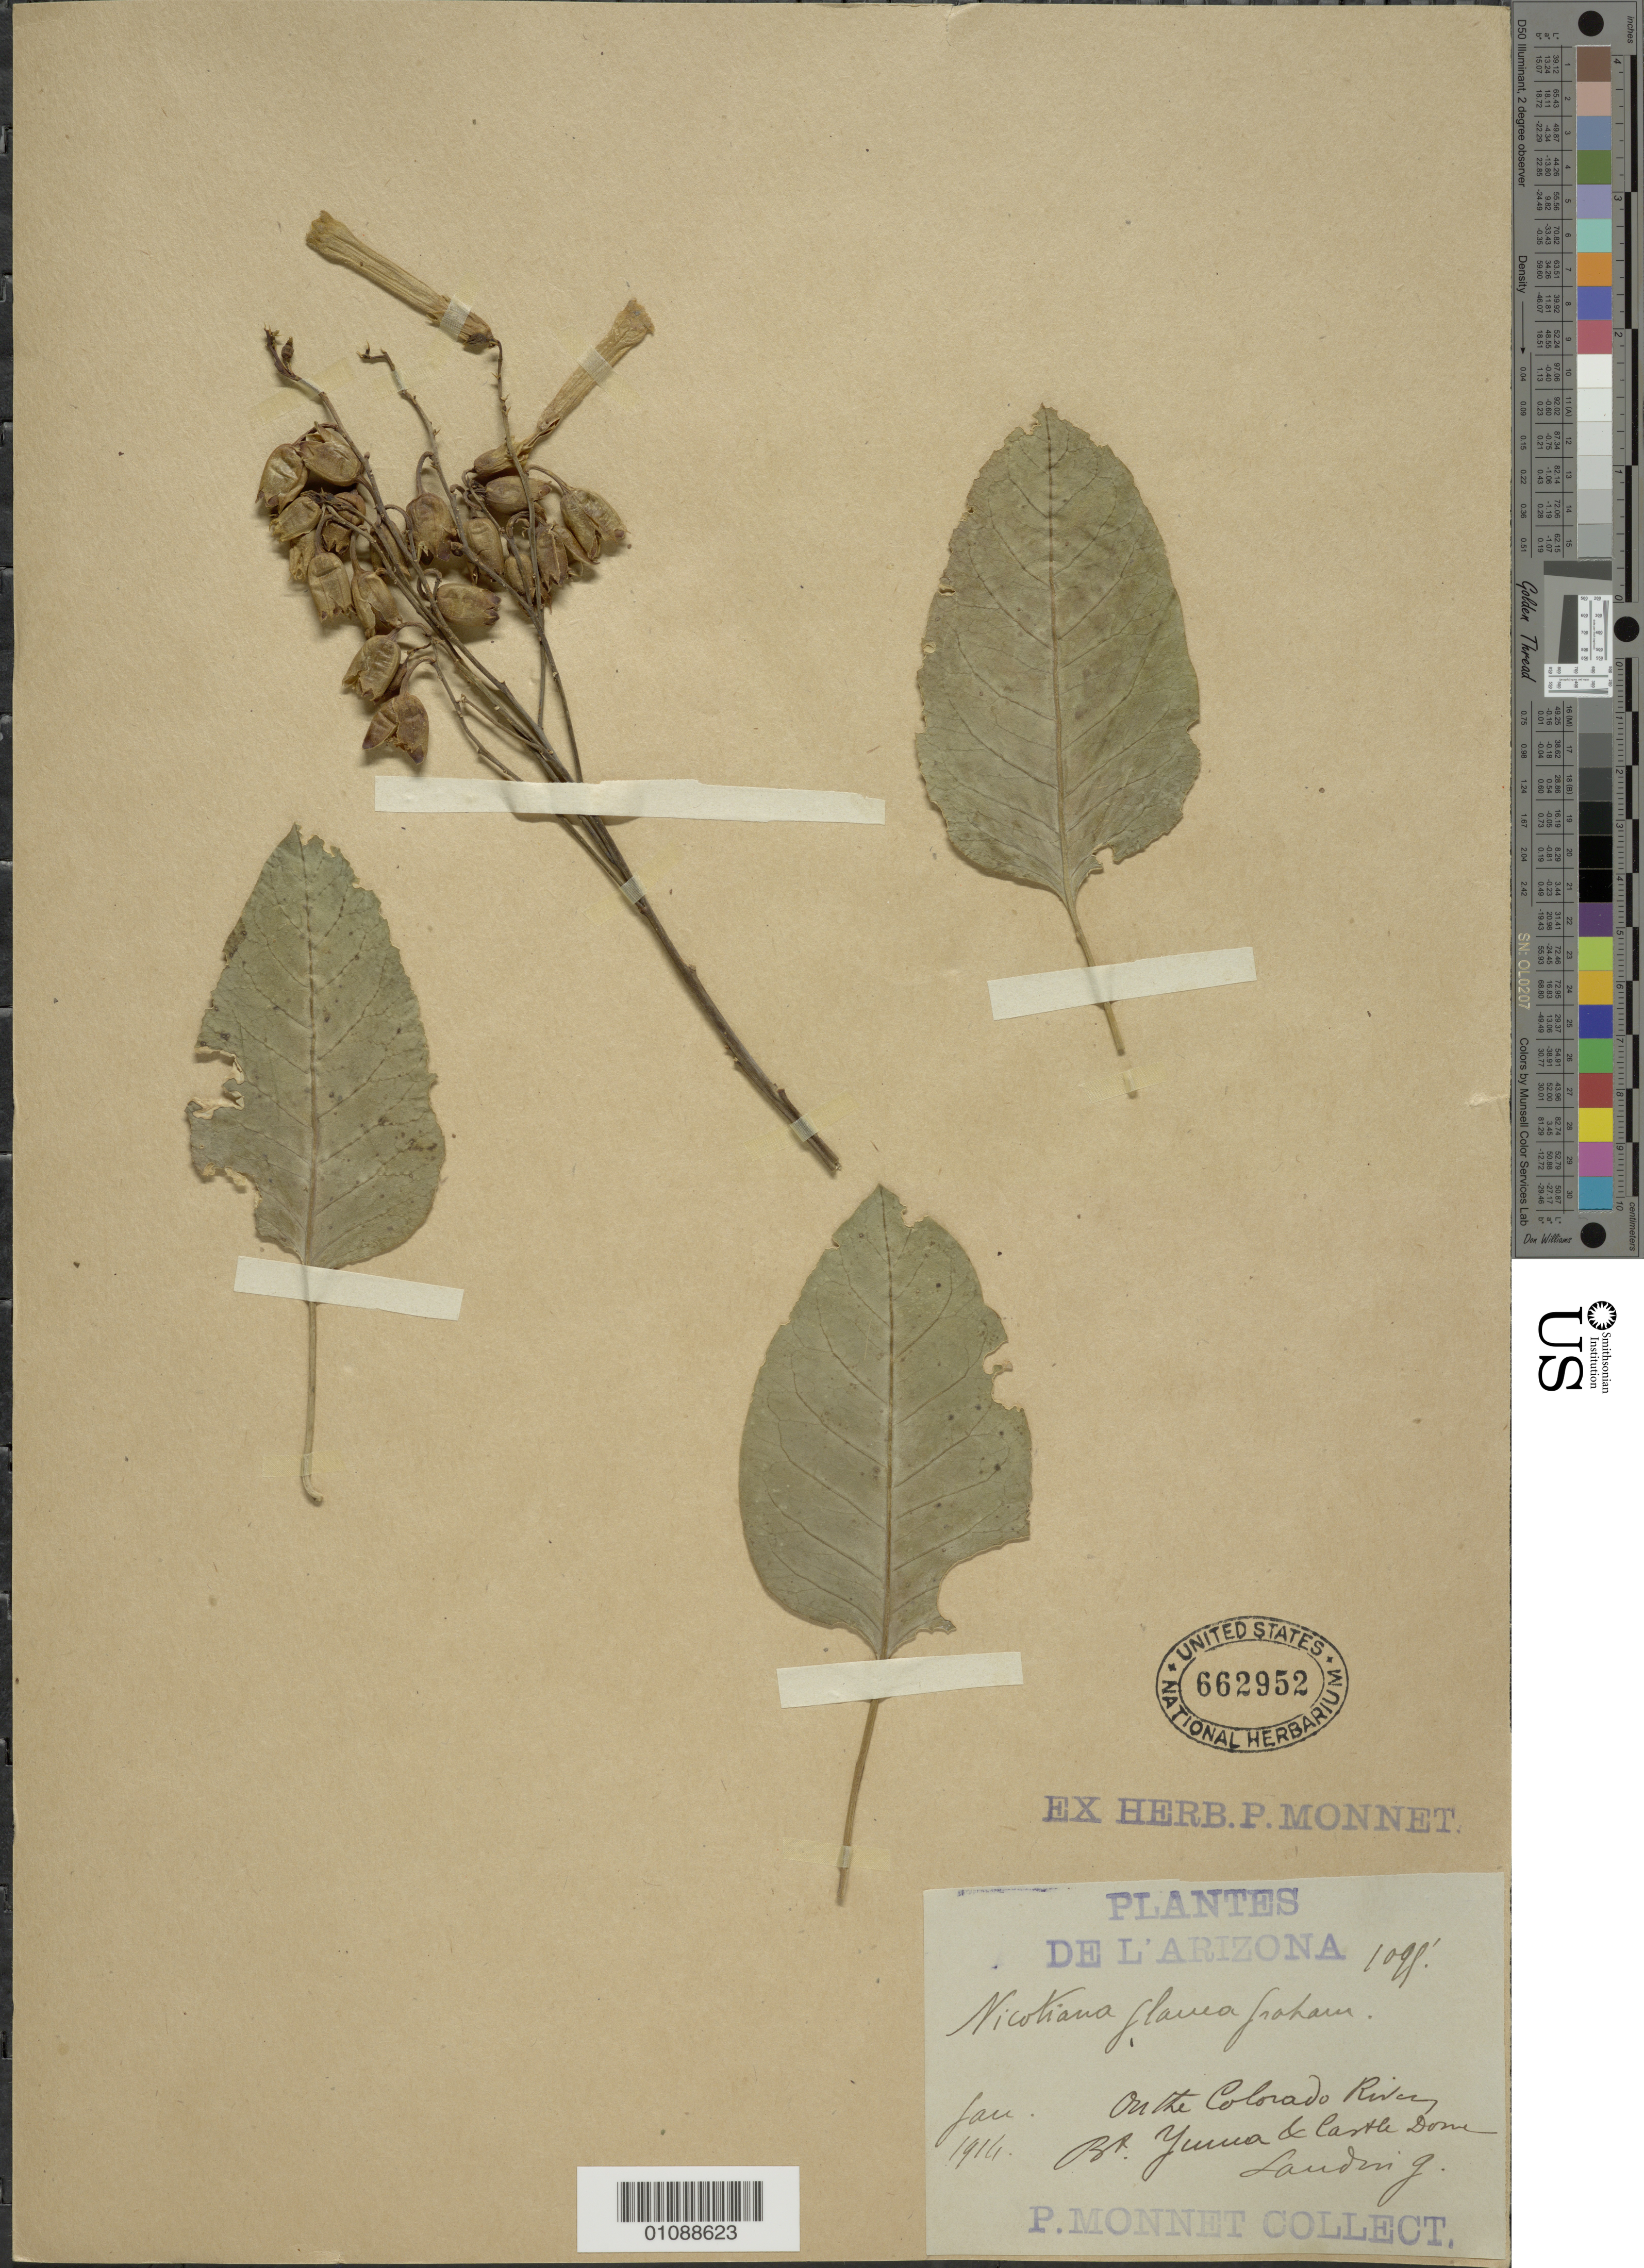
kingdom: Plantae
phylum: Tracheophyta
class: Magnoliopsida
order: Solanales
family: Solanaceae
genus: Nicotiana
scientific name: Nicotiana glauca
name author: Graham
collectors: P. Monnet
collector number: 1095*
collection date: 1914-01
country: United States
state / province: Arizona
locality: On the Colorado Rivers. Bt. Yuma & Castle Dome Landing.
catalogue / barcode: US 662952